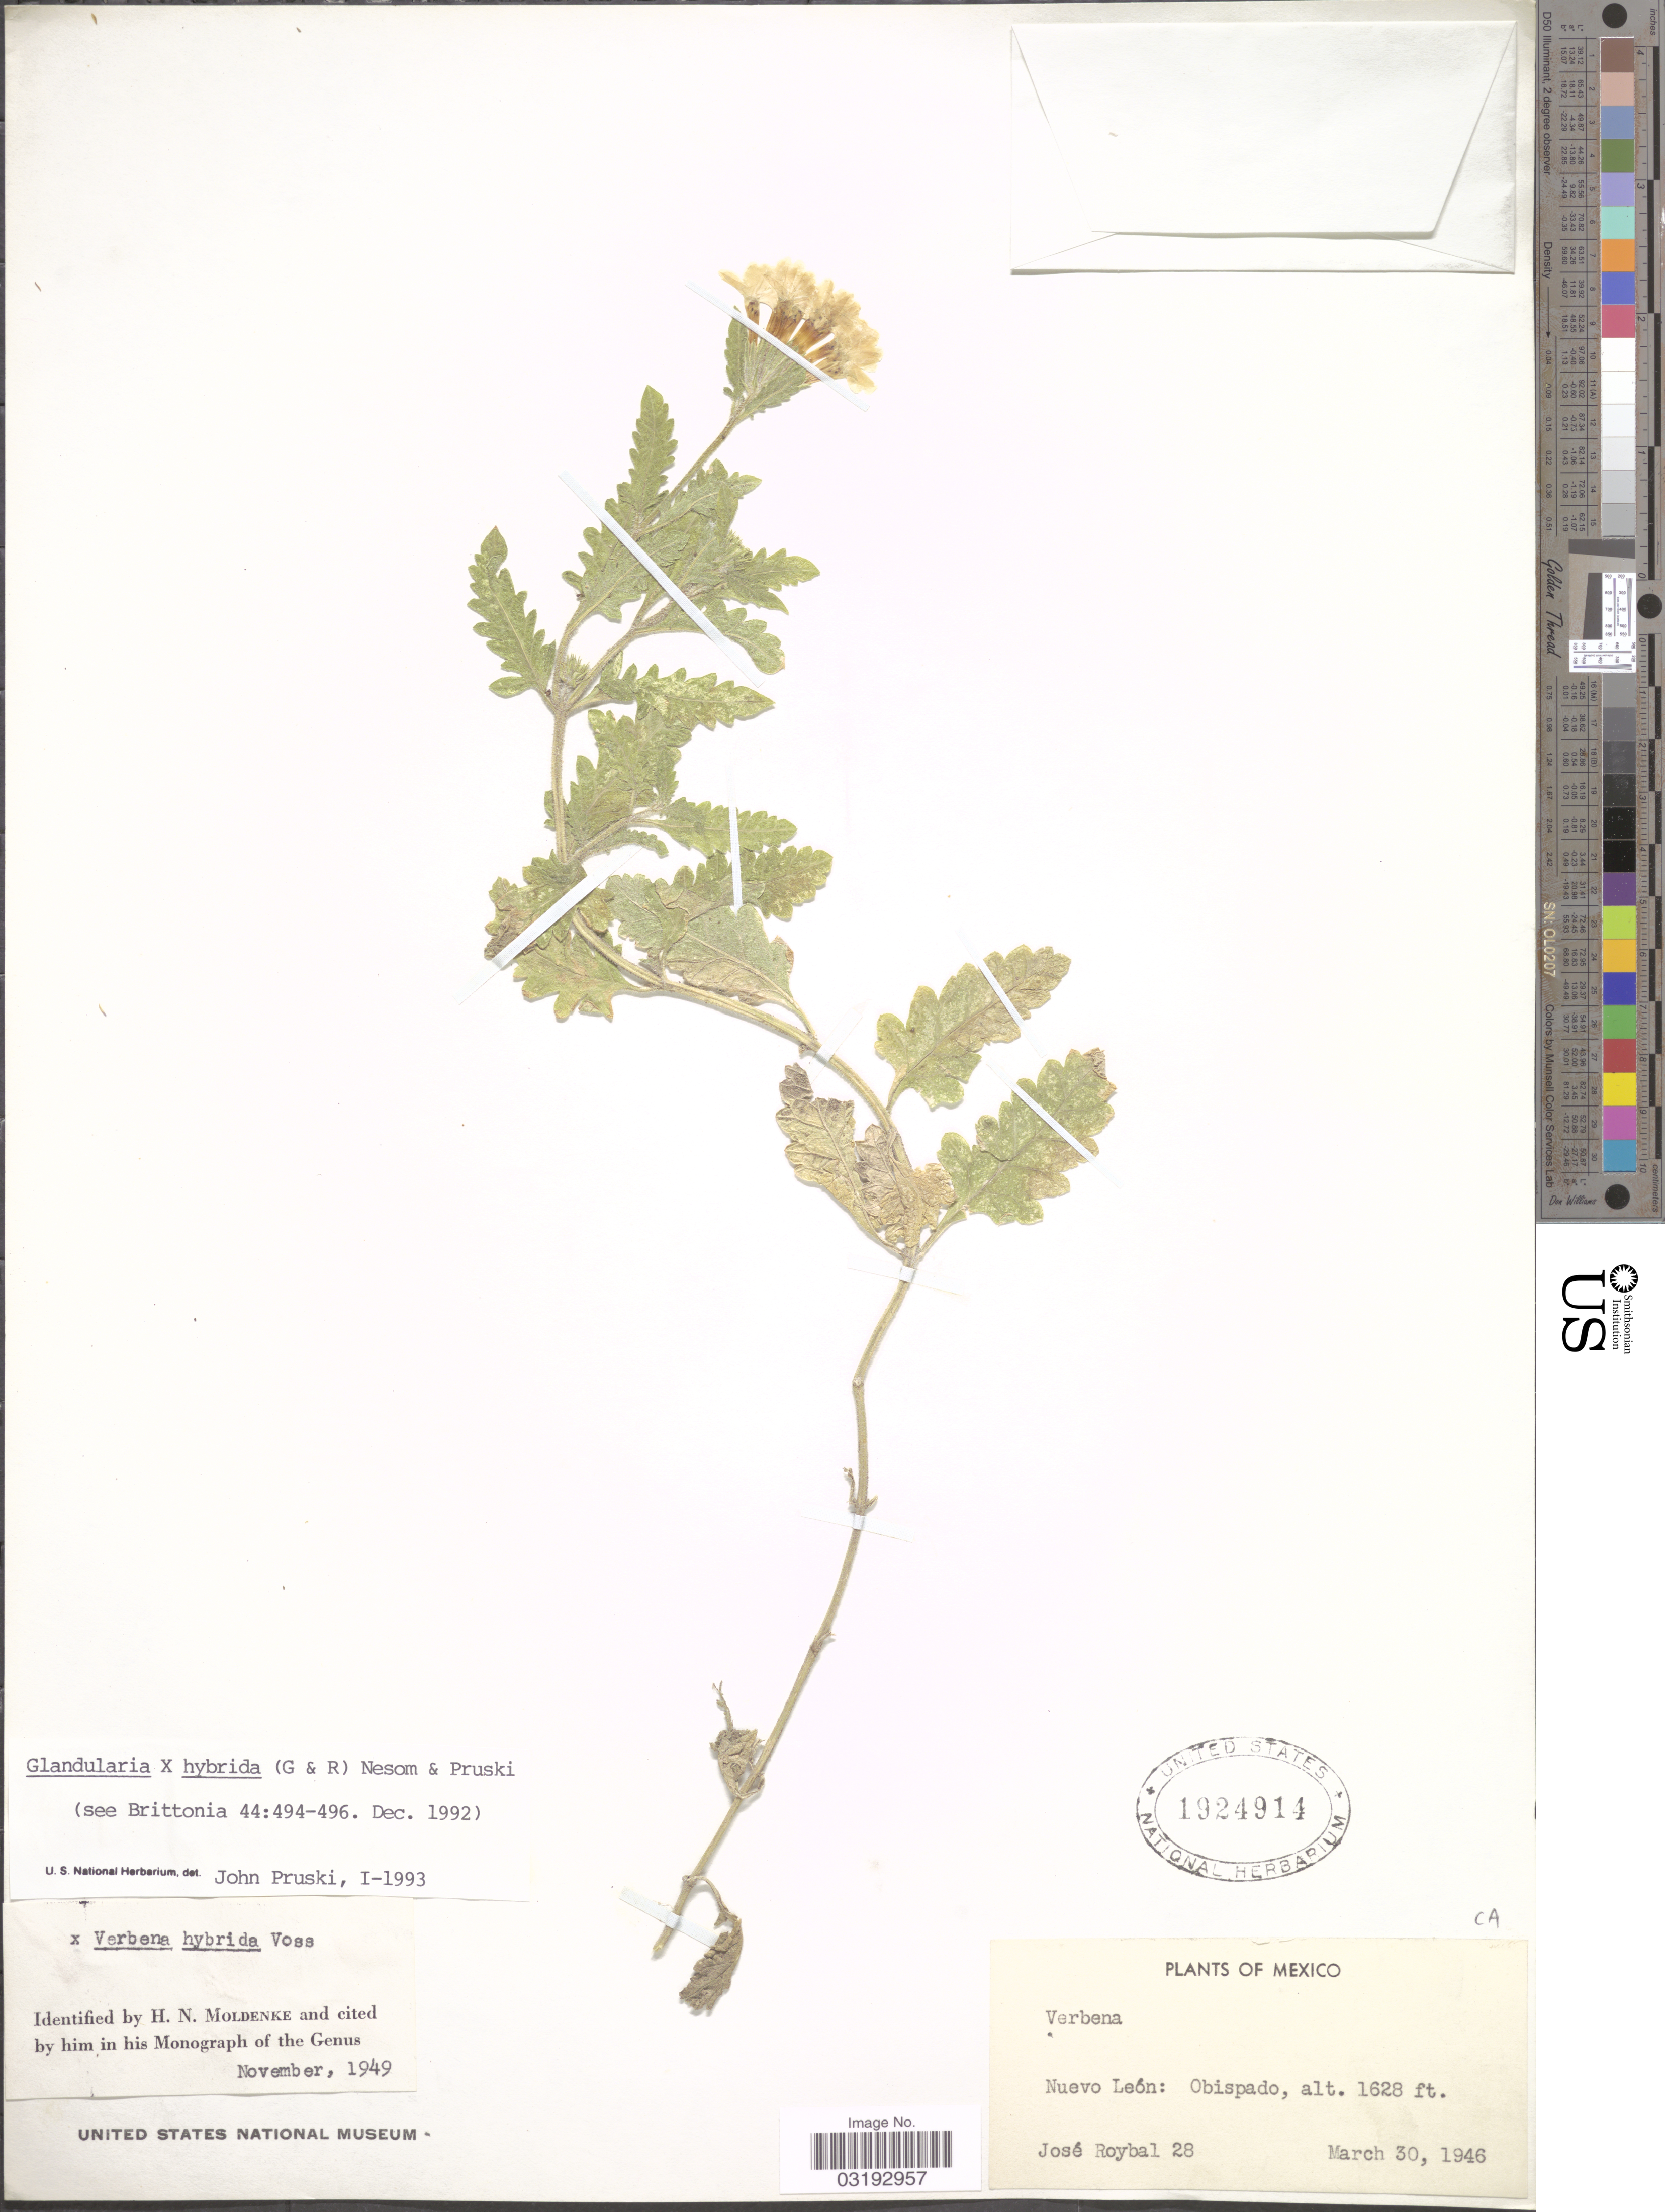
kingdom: Plantae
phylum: Tracheophyta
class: Magnoliopsida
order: Lamiales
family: Verbenaceae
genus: Verbena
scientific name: Verbena hybrida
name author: Groenland & Rümpler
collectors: J. Roybal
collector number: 28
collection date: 1946-03-30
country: Mexico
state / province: Nuevo León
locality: Obispado.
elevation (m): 496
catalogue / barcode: US 1924914